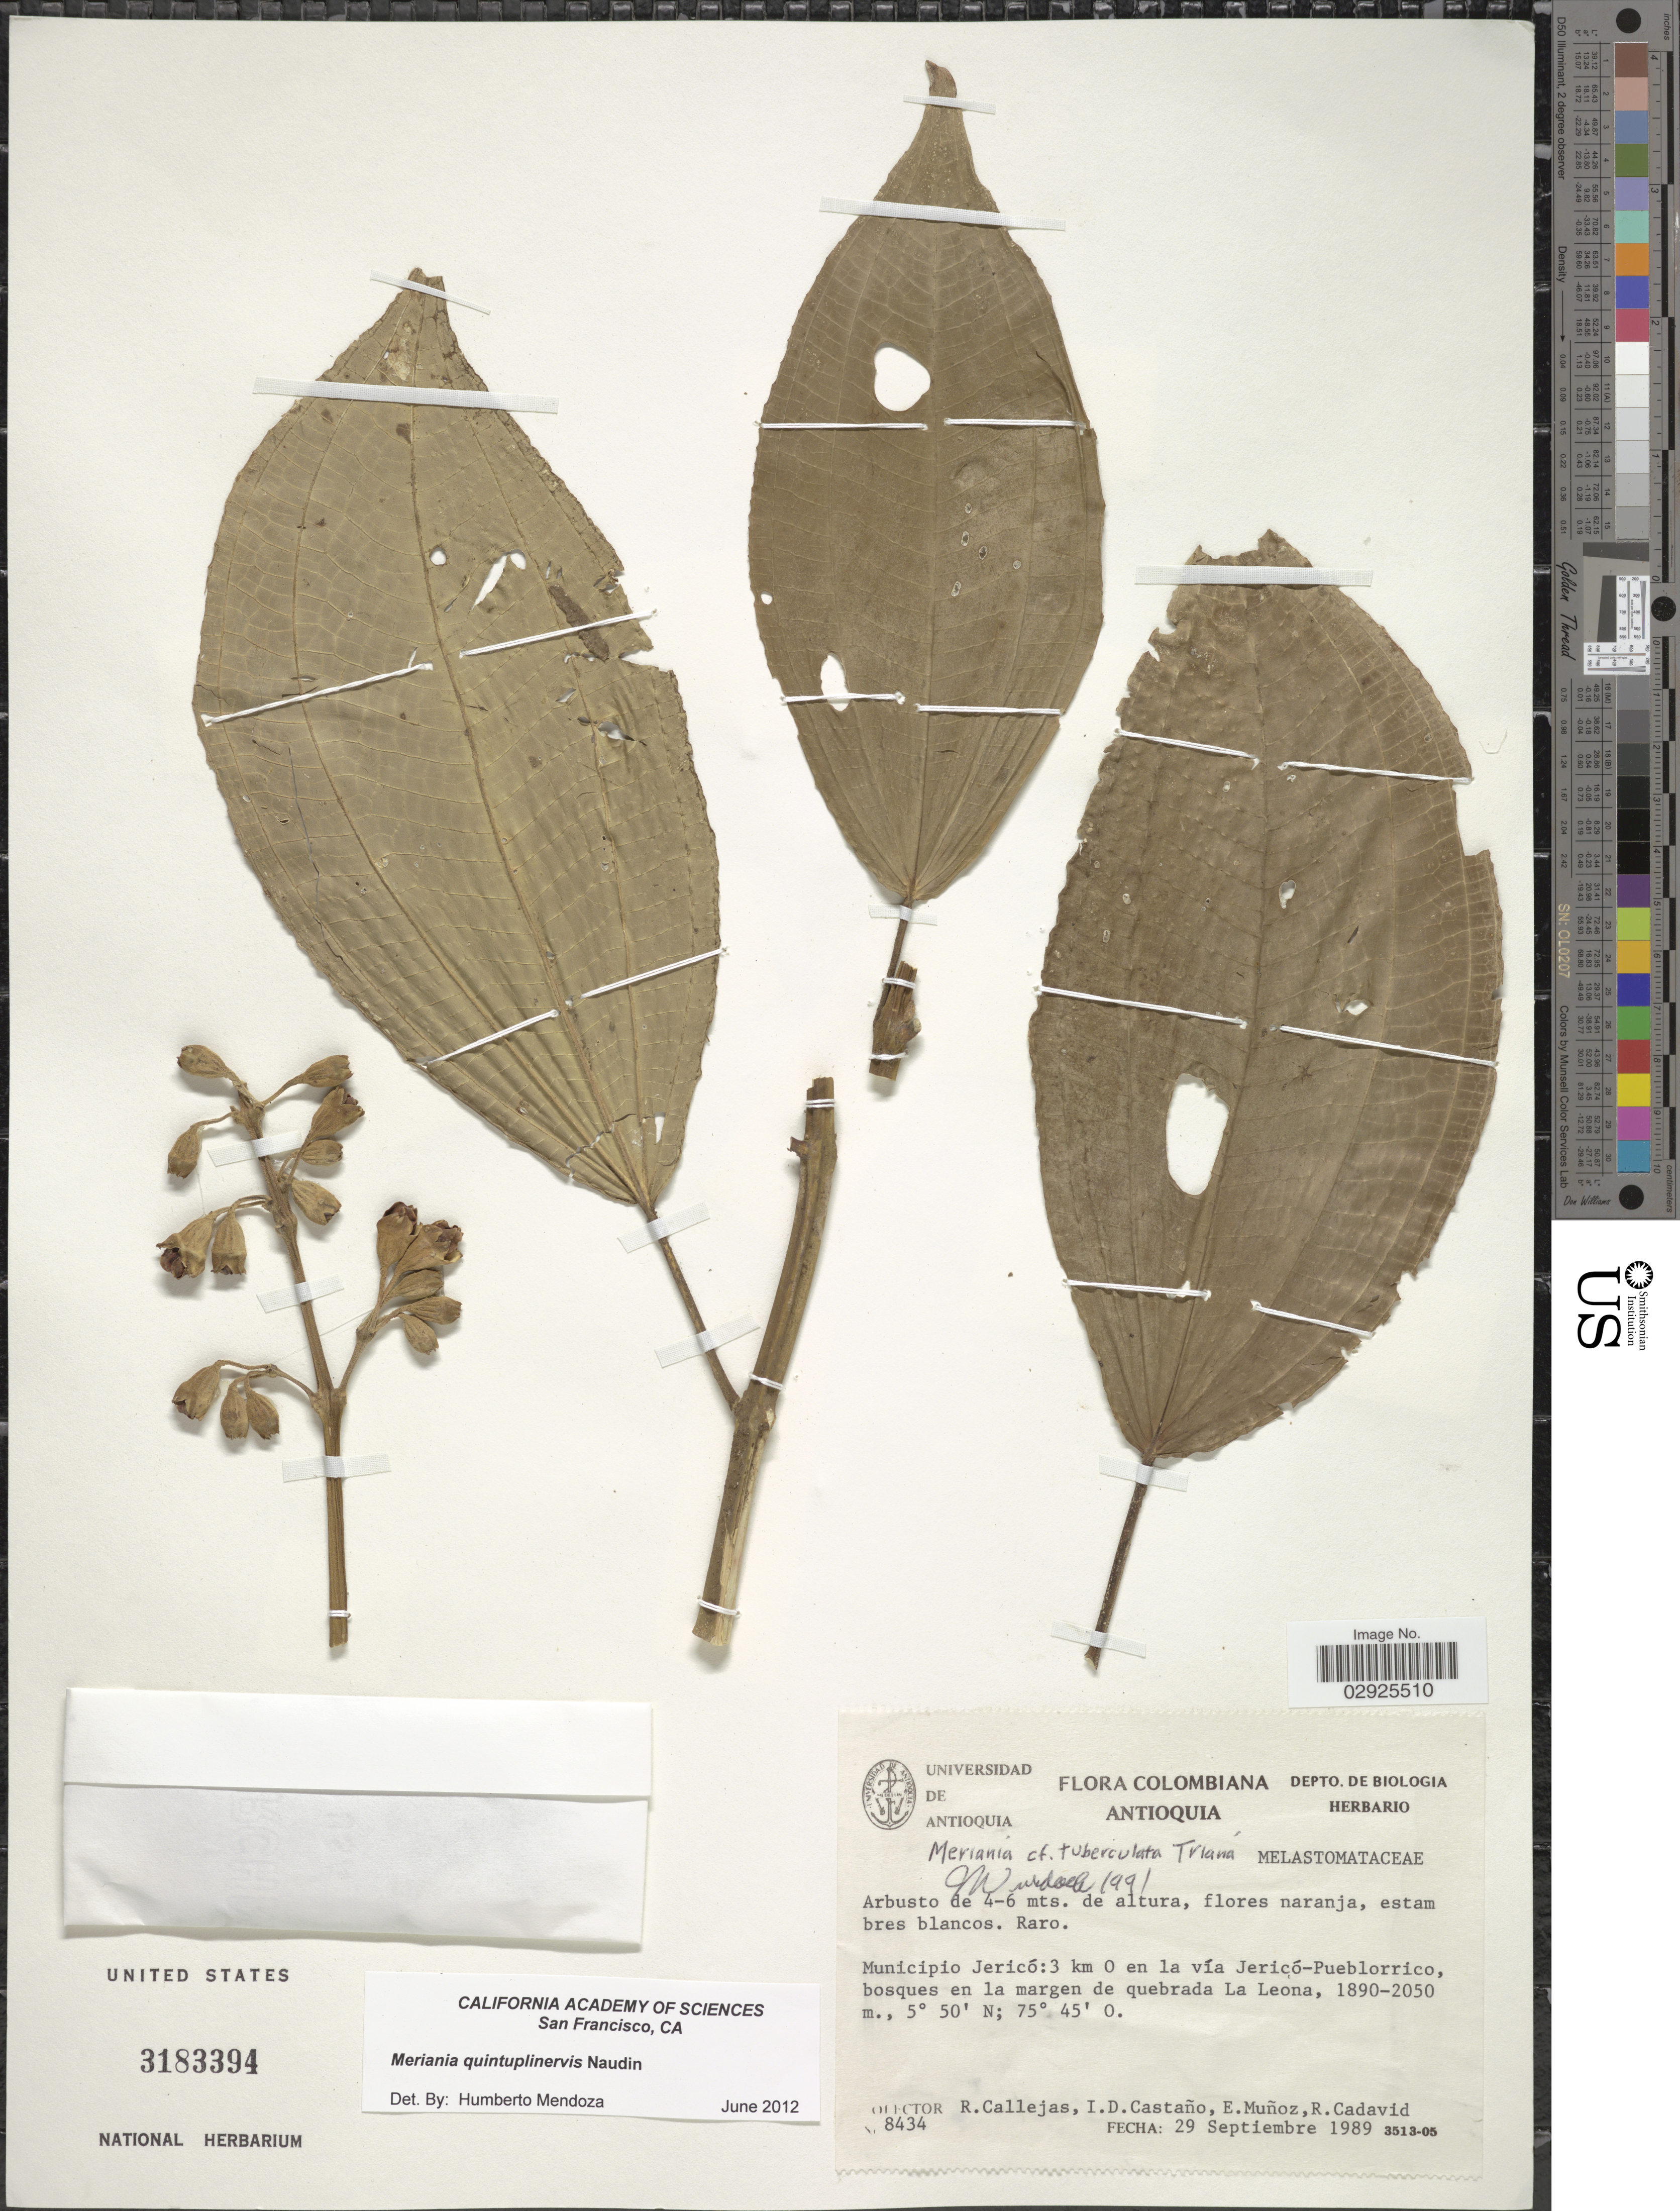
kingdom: Plantae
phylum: Tracheophyta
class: Magnoliopsida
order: Myrtales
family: Melastomataceae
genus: Meriania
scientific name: Meriania quintuplinervis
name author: Naudin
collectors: R. Callejas, I. Castaño, E. Munoz & R. Cadavid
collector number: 8434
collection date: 1989-09-29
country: Colombia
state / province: Antioquia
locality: Municipio Jericó: 3 km O en la vía Jericó-Pueblorrico, bosques en la margen de quebrada La Leona.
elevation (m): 1890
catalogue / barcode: US 3183394